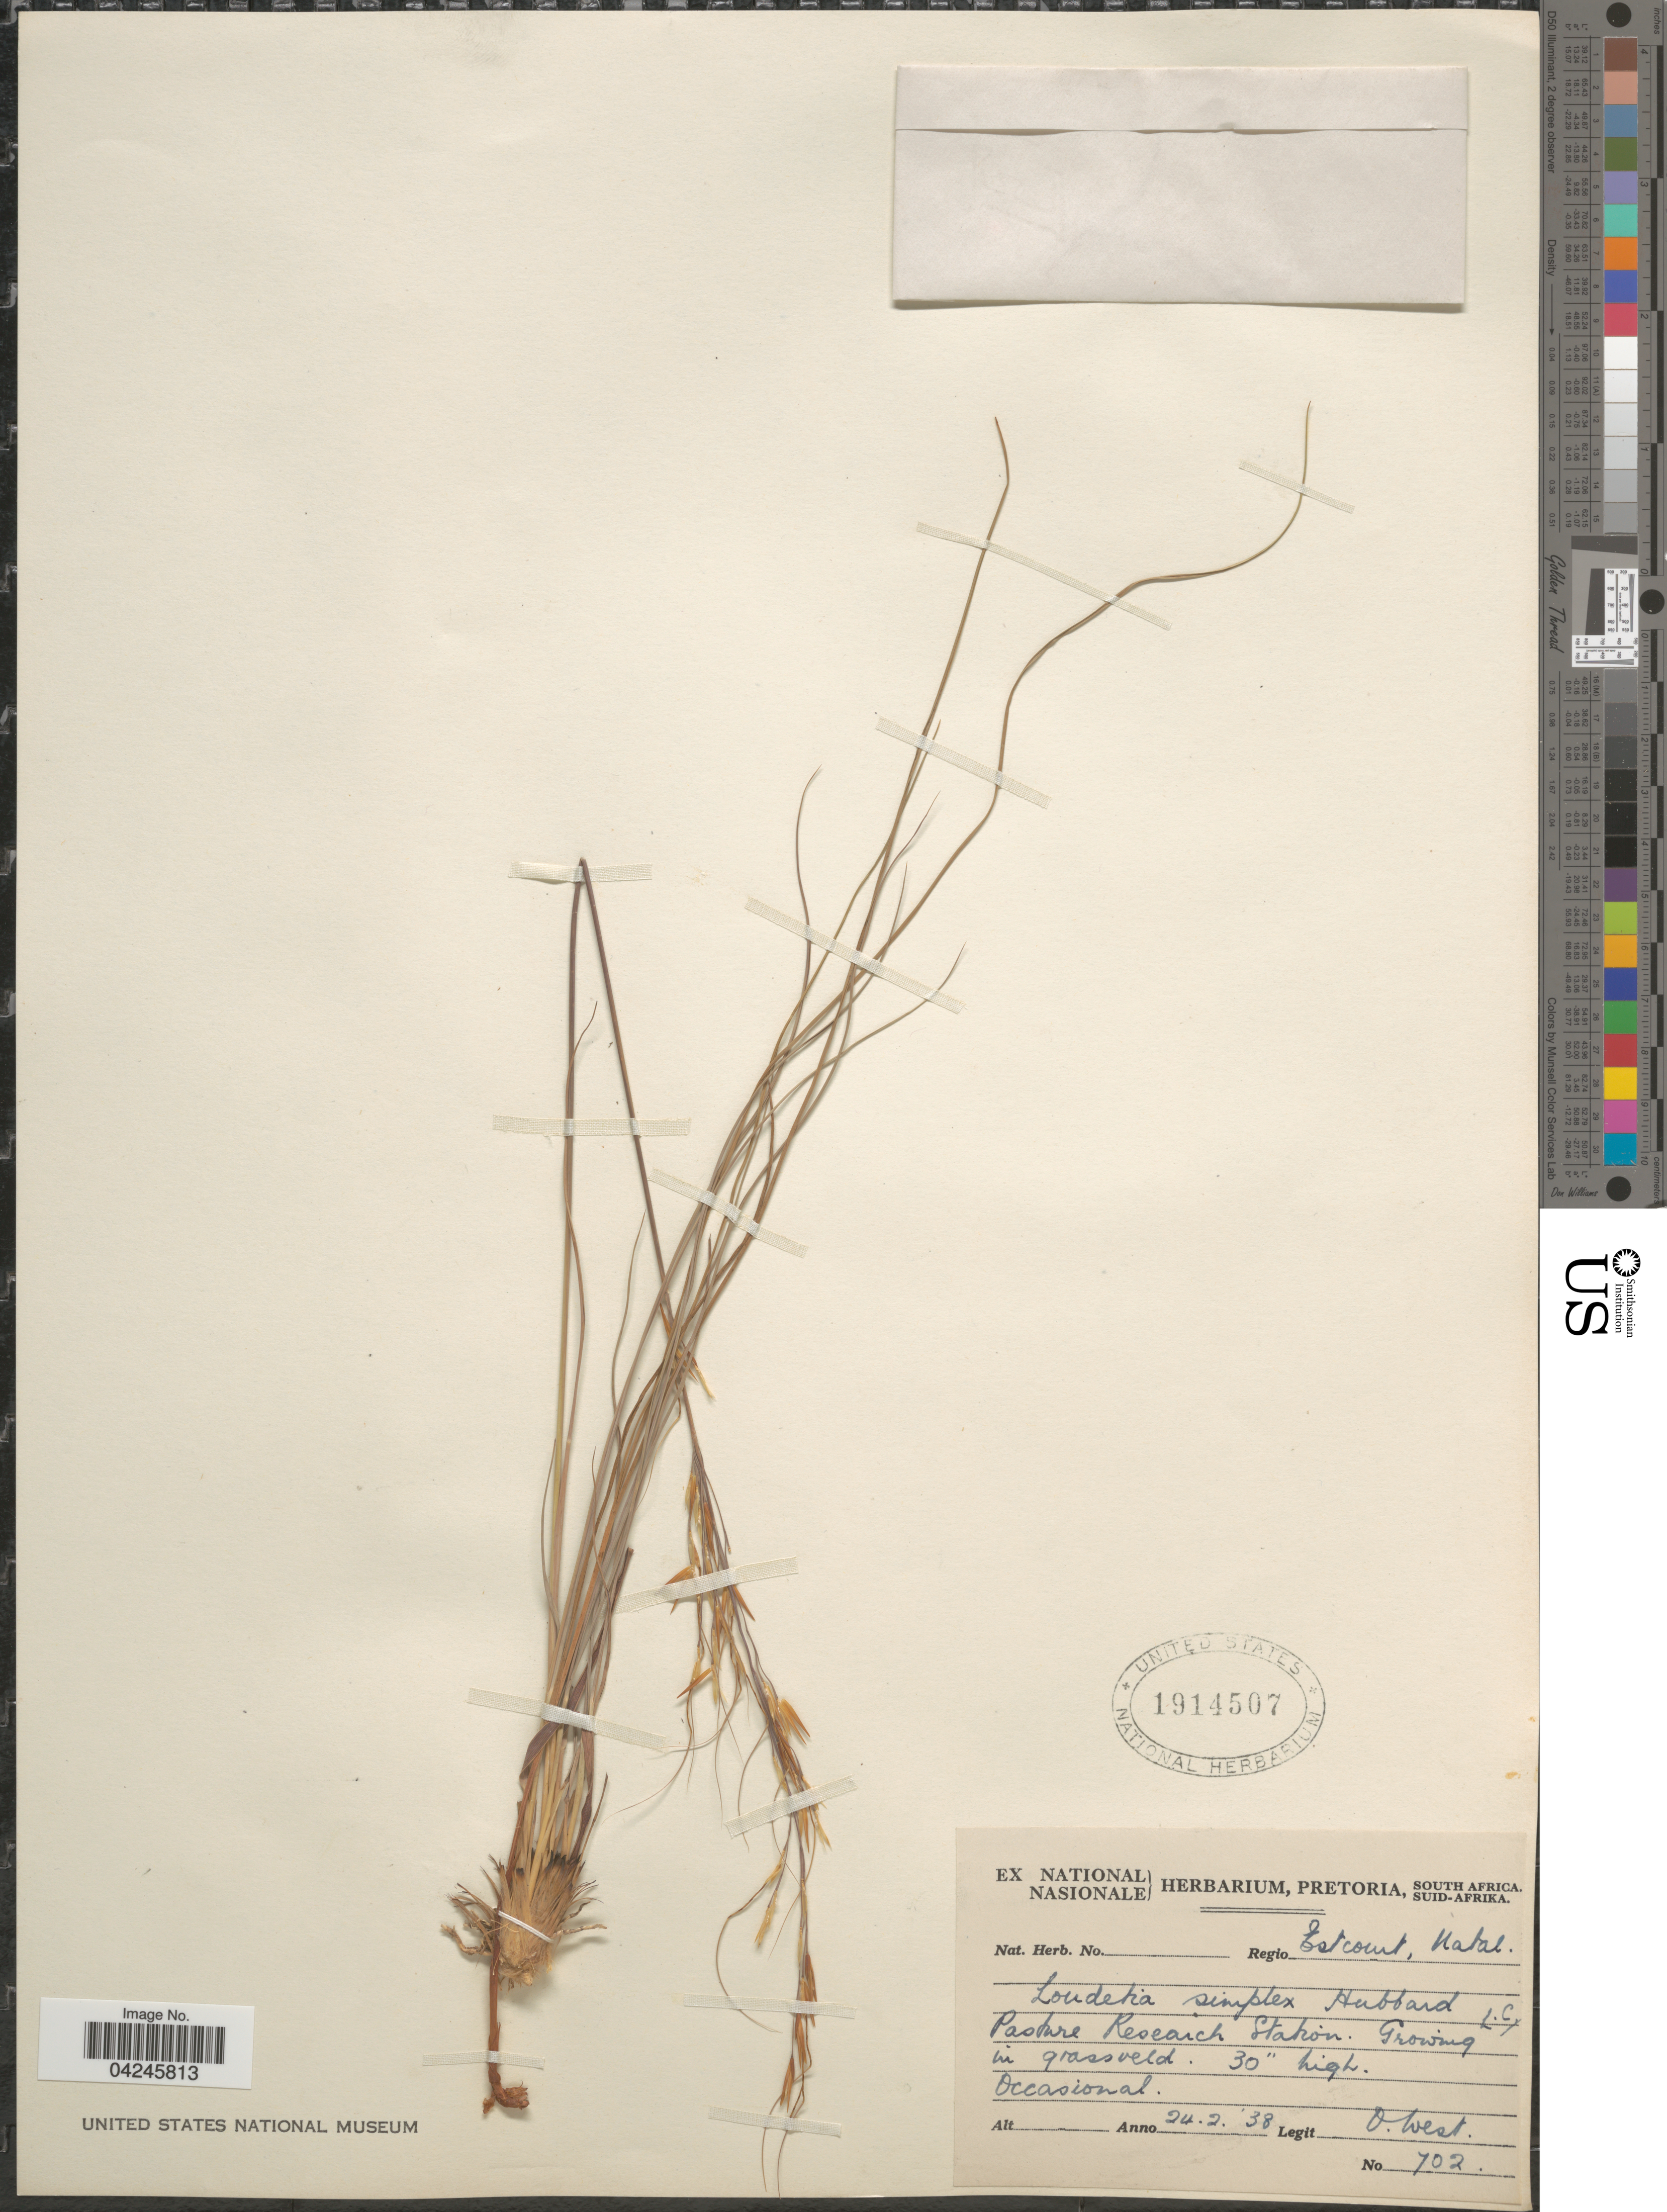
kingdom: Plantae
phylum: Tracheophyta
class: Liliopsida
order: Poales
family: Poaceae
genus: Loudetia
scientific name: Loudetia simplex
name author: (Nees) C.E. Hubb.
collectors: O. West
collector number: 702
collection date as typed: Transcribed d/m/y: 24/2/8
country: South Africa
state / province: KwaZulu-Natal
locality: Regio Estcourt, Natal. Pasture Research Station, in grassveld.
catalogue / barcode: US 1914507